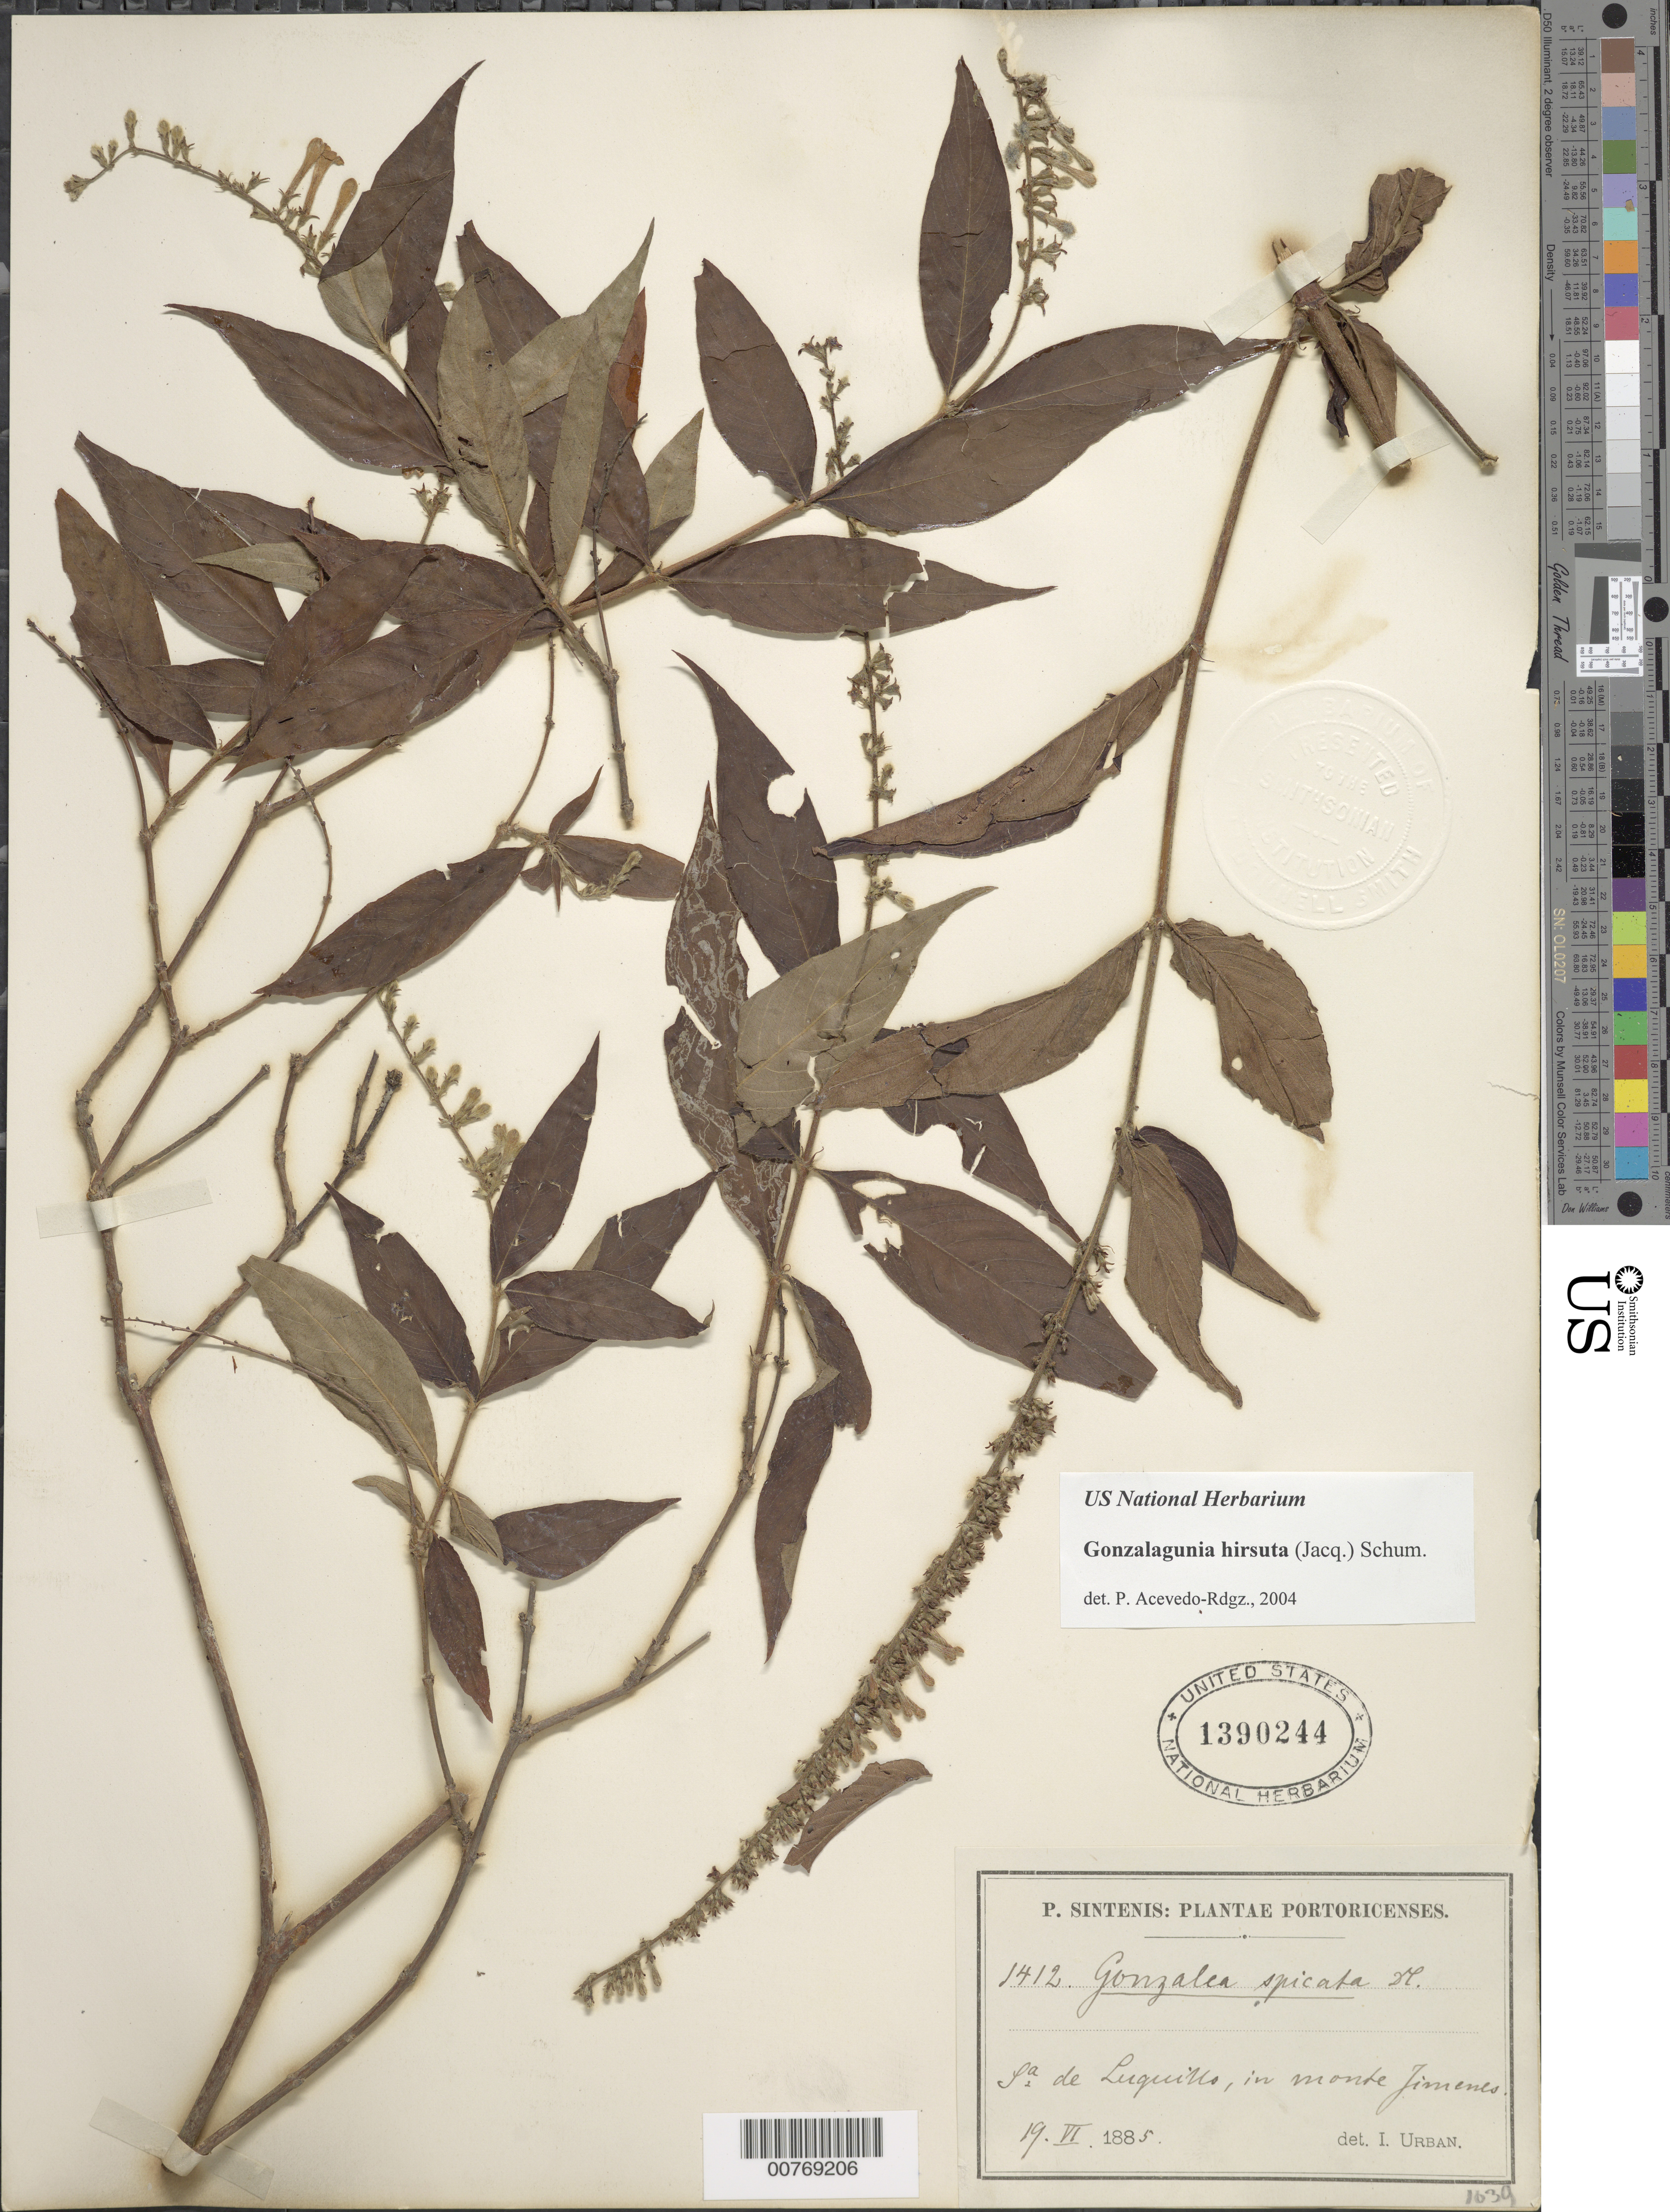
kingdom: Plantae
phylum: Tracheophyta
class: Magnoliopsida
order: Gentianales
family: Rubiaceae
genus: Gonzalagunia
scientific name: Gonzalagunia hirsuta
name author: (Jacq.) K. Schum.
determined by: Acevedo-Rodríguez, P., (BOT), Smithsonian Institution - National Museum of Natural History (UNITED STATES)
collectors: P. Sintenis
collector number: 1412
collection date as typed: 19 Jun 1885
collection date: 1885-06-19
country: Puerto Rico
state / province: Luquillo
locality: Sierra de Luquillo, in monte Jimenes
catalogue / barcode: US 1390244